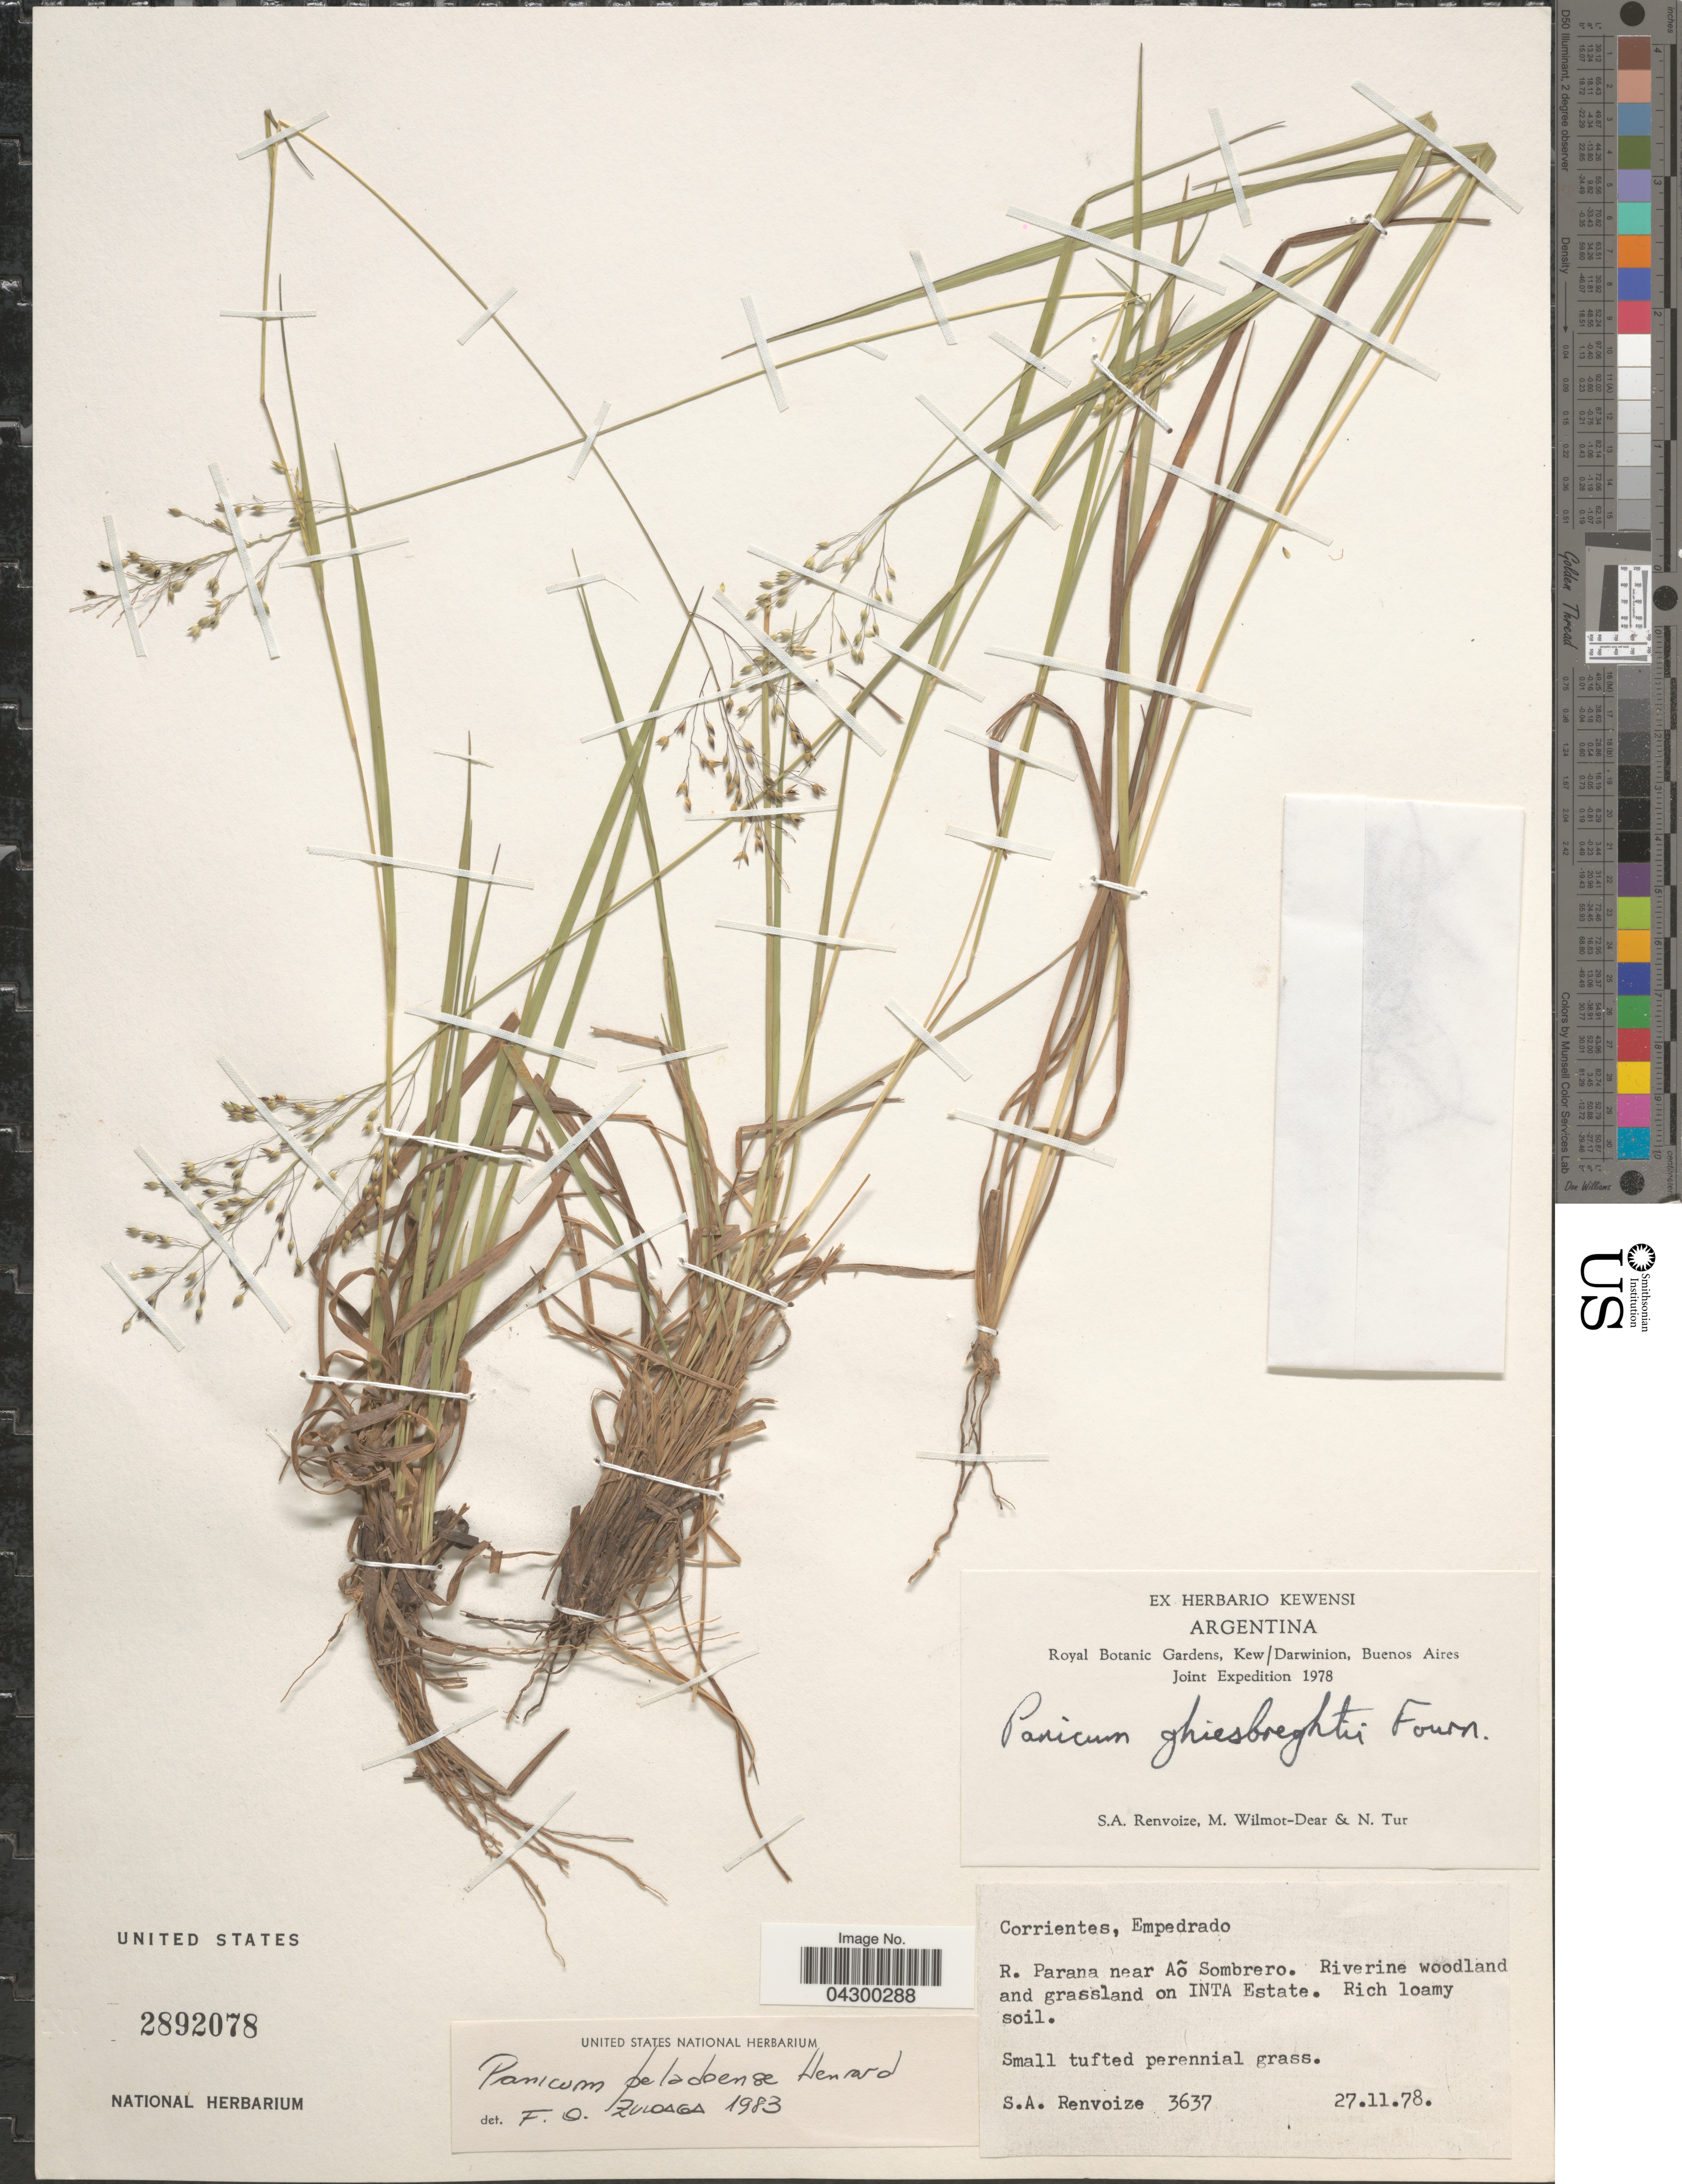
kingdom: Plantae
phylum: Tracheophyta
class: Liliopsida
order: Poales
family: Poaceae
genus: Panicum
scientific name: Panicum peladoense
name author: Henr.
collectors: S. A. Renvoize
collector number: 3637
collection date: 1978-11-27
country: Argentina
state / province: Corrientes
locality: Royal Botanic Gardens, Kew/Darwinion, Buenos Aires. Joint Expedition 1978. Empedrado. R. Parana near Aõ Sombrero. Riverine woodland and grassland on INTA Estate.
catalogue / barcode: US 2892078